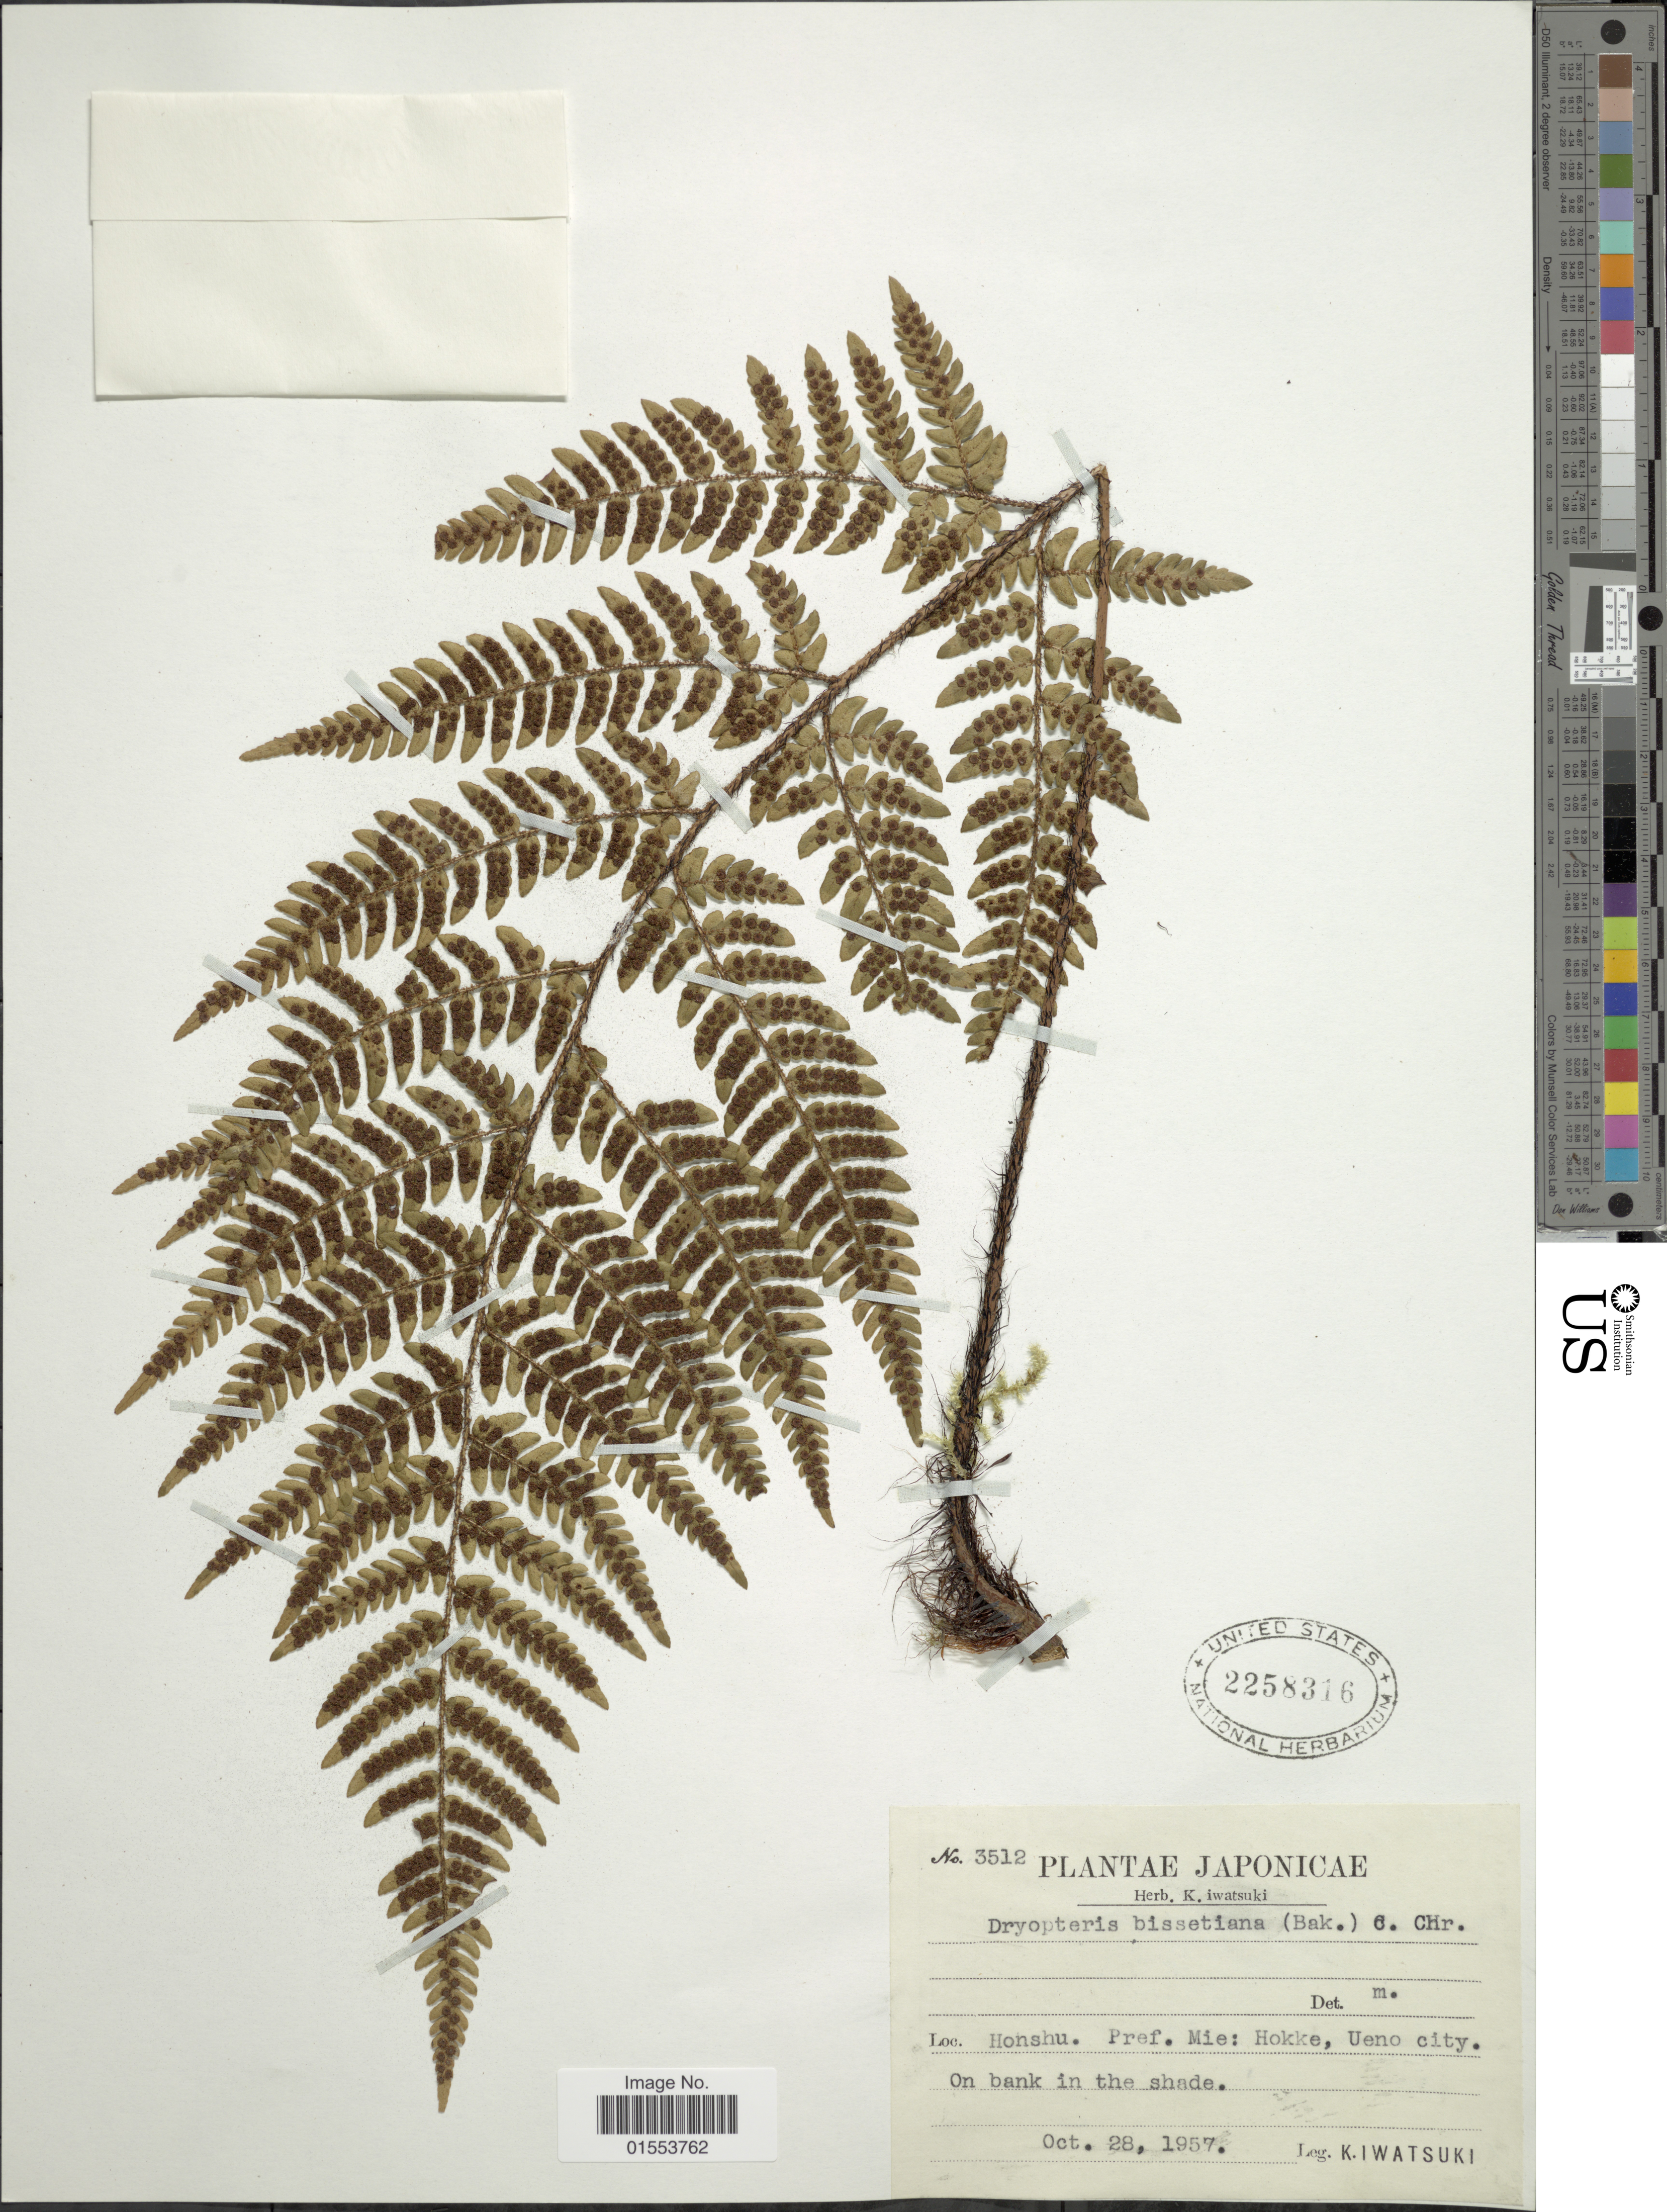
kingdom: Plantae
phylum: Tracheophyta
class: Polypodiopsida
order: Polypodiales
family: Dryopteridaceae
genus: Dryopteris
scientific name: Dryopteris bissetiana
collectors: K. Iwatsuki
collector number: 3512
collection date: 1957-10-28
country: Japan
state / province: Mie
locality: Japonicae. Honshu. Pref. Mie: Hokke, Ueno city.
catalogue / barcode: US 2258316